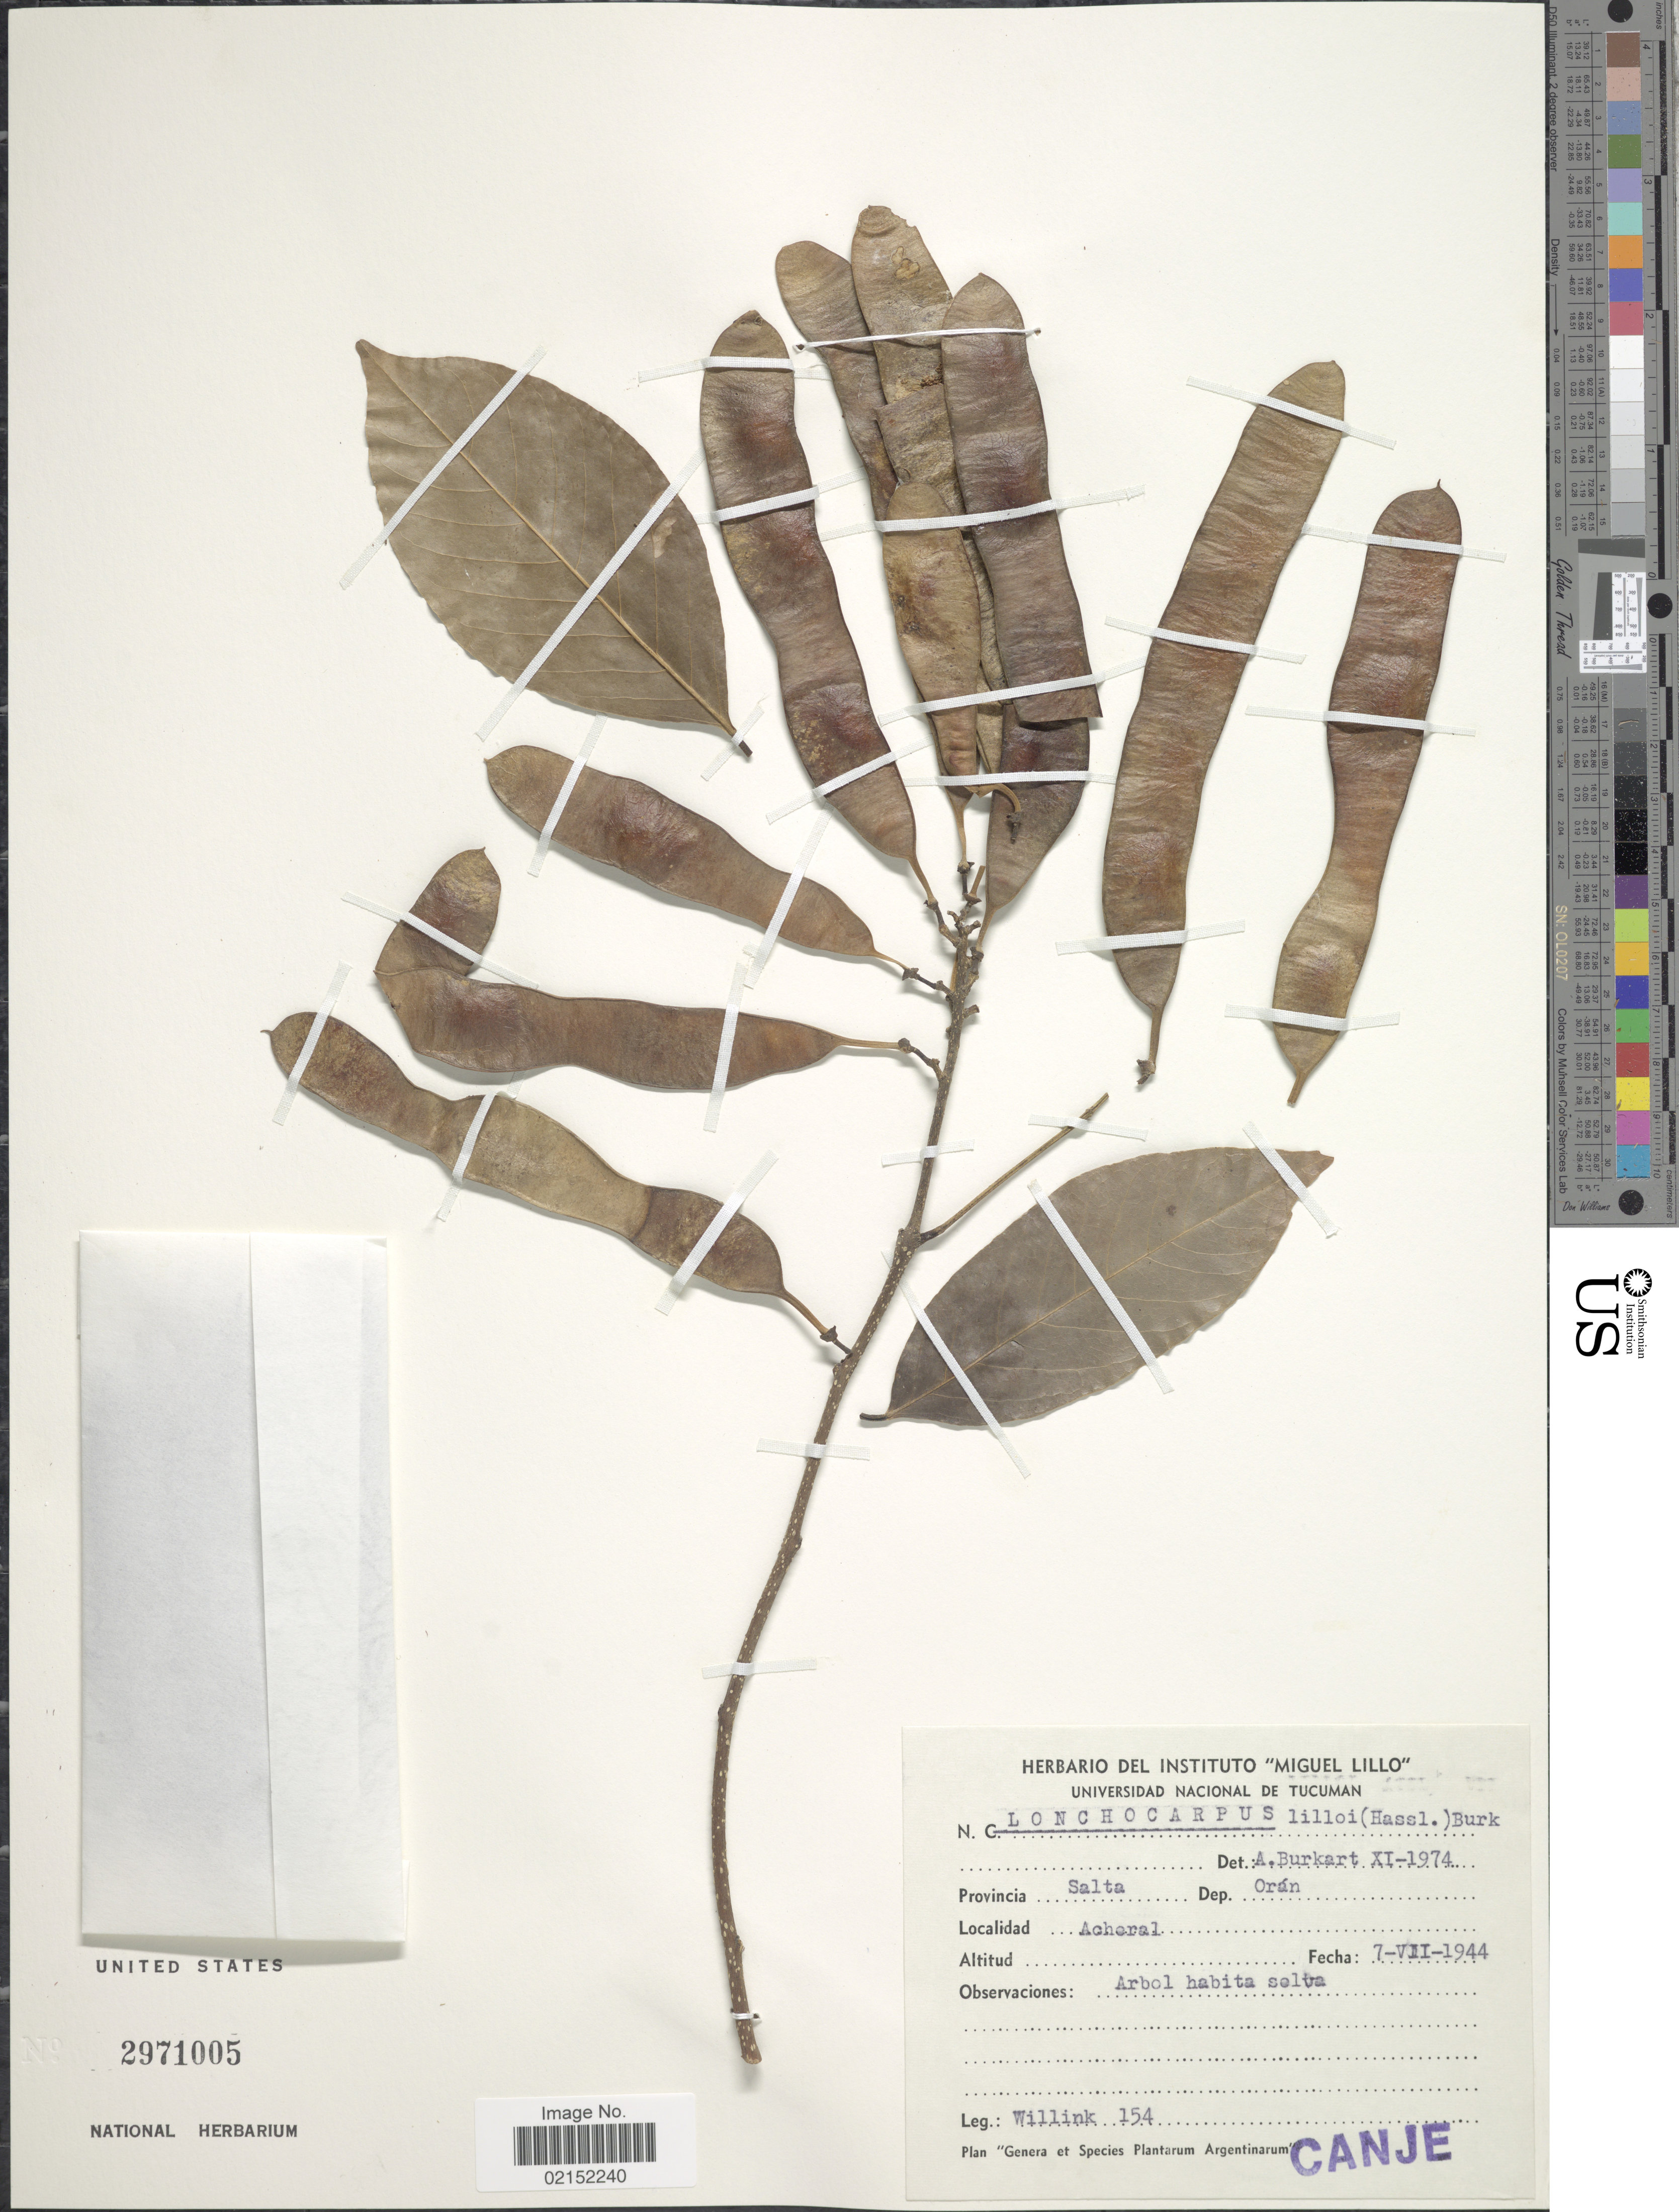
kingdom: Plantae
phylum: Tracheophyta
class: Magnoliopsida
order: Fabales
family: Fabaceae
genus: Lonchocarpus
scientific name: Lonchocarpus lilloi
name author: (Hassl.) Burkart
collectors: Willink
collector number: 154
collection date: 1944-07-07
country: Argentina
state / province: Salta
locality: Provincia Salta, Dep. Oran. Acheral.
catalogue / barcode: US 2971105